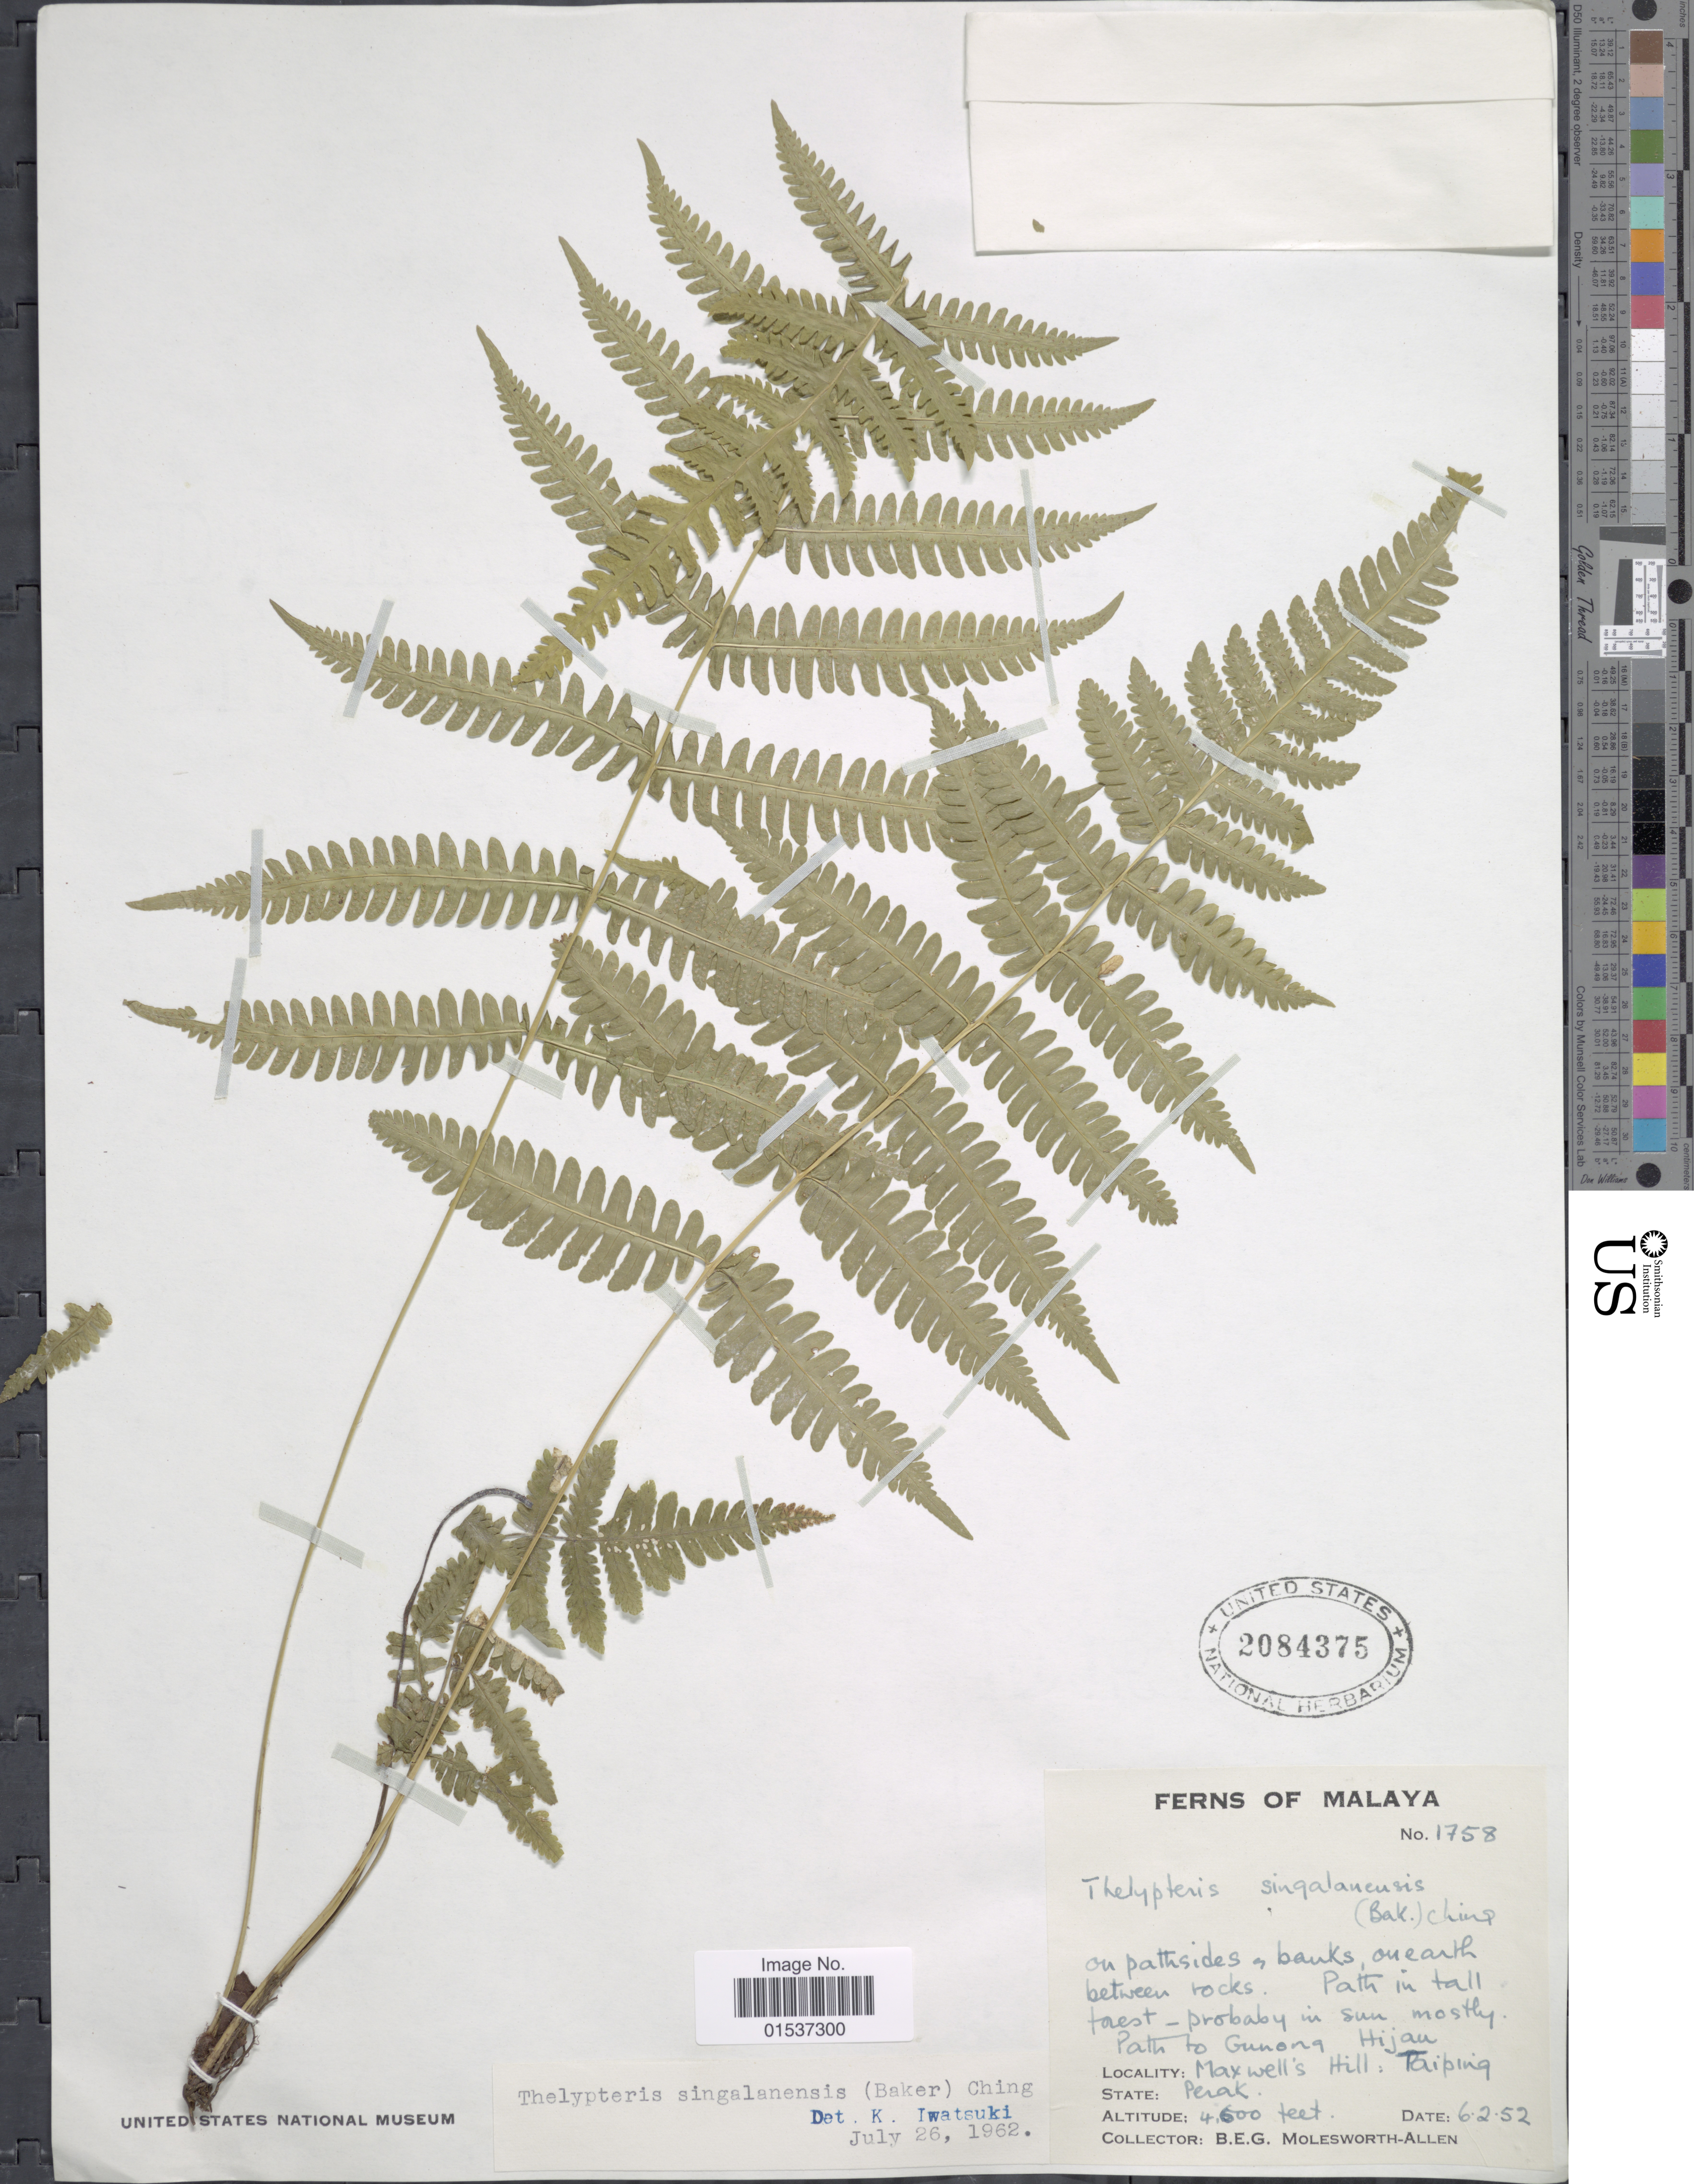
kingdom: Plantae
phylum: Tracheophyta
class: Polypodiopsida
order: Polypodiales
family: Thelypteridaceae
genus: Metathelypteris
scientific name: Metathelypteris singalanensis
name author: (Baker) Ching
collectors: B. E. G. Molesworth-Allen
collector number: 1758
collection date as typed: Transcribed d/m/y: 6/2/52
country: Malaysia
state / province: Perak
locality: Maxwell's Hill, Taiping, State: Perak. Path to Gunong Hijau.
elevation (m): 1402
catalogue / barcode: US 2084375